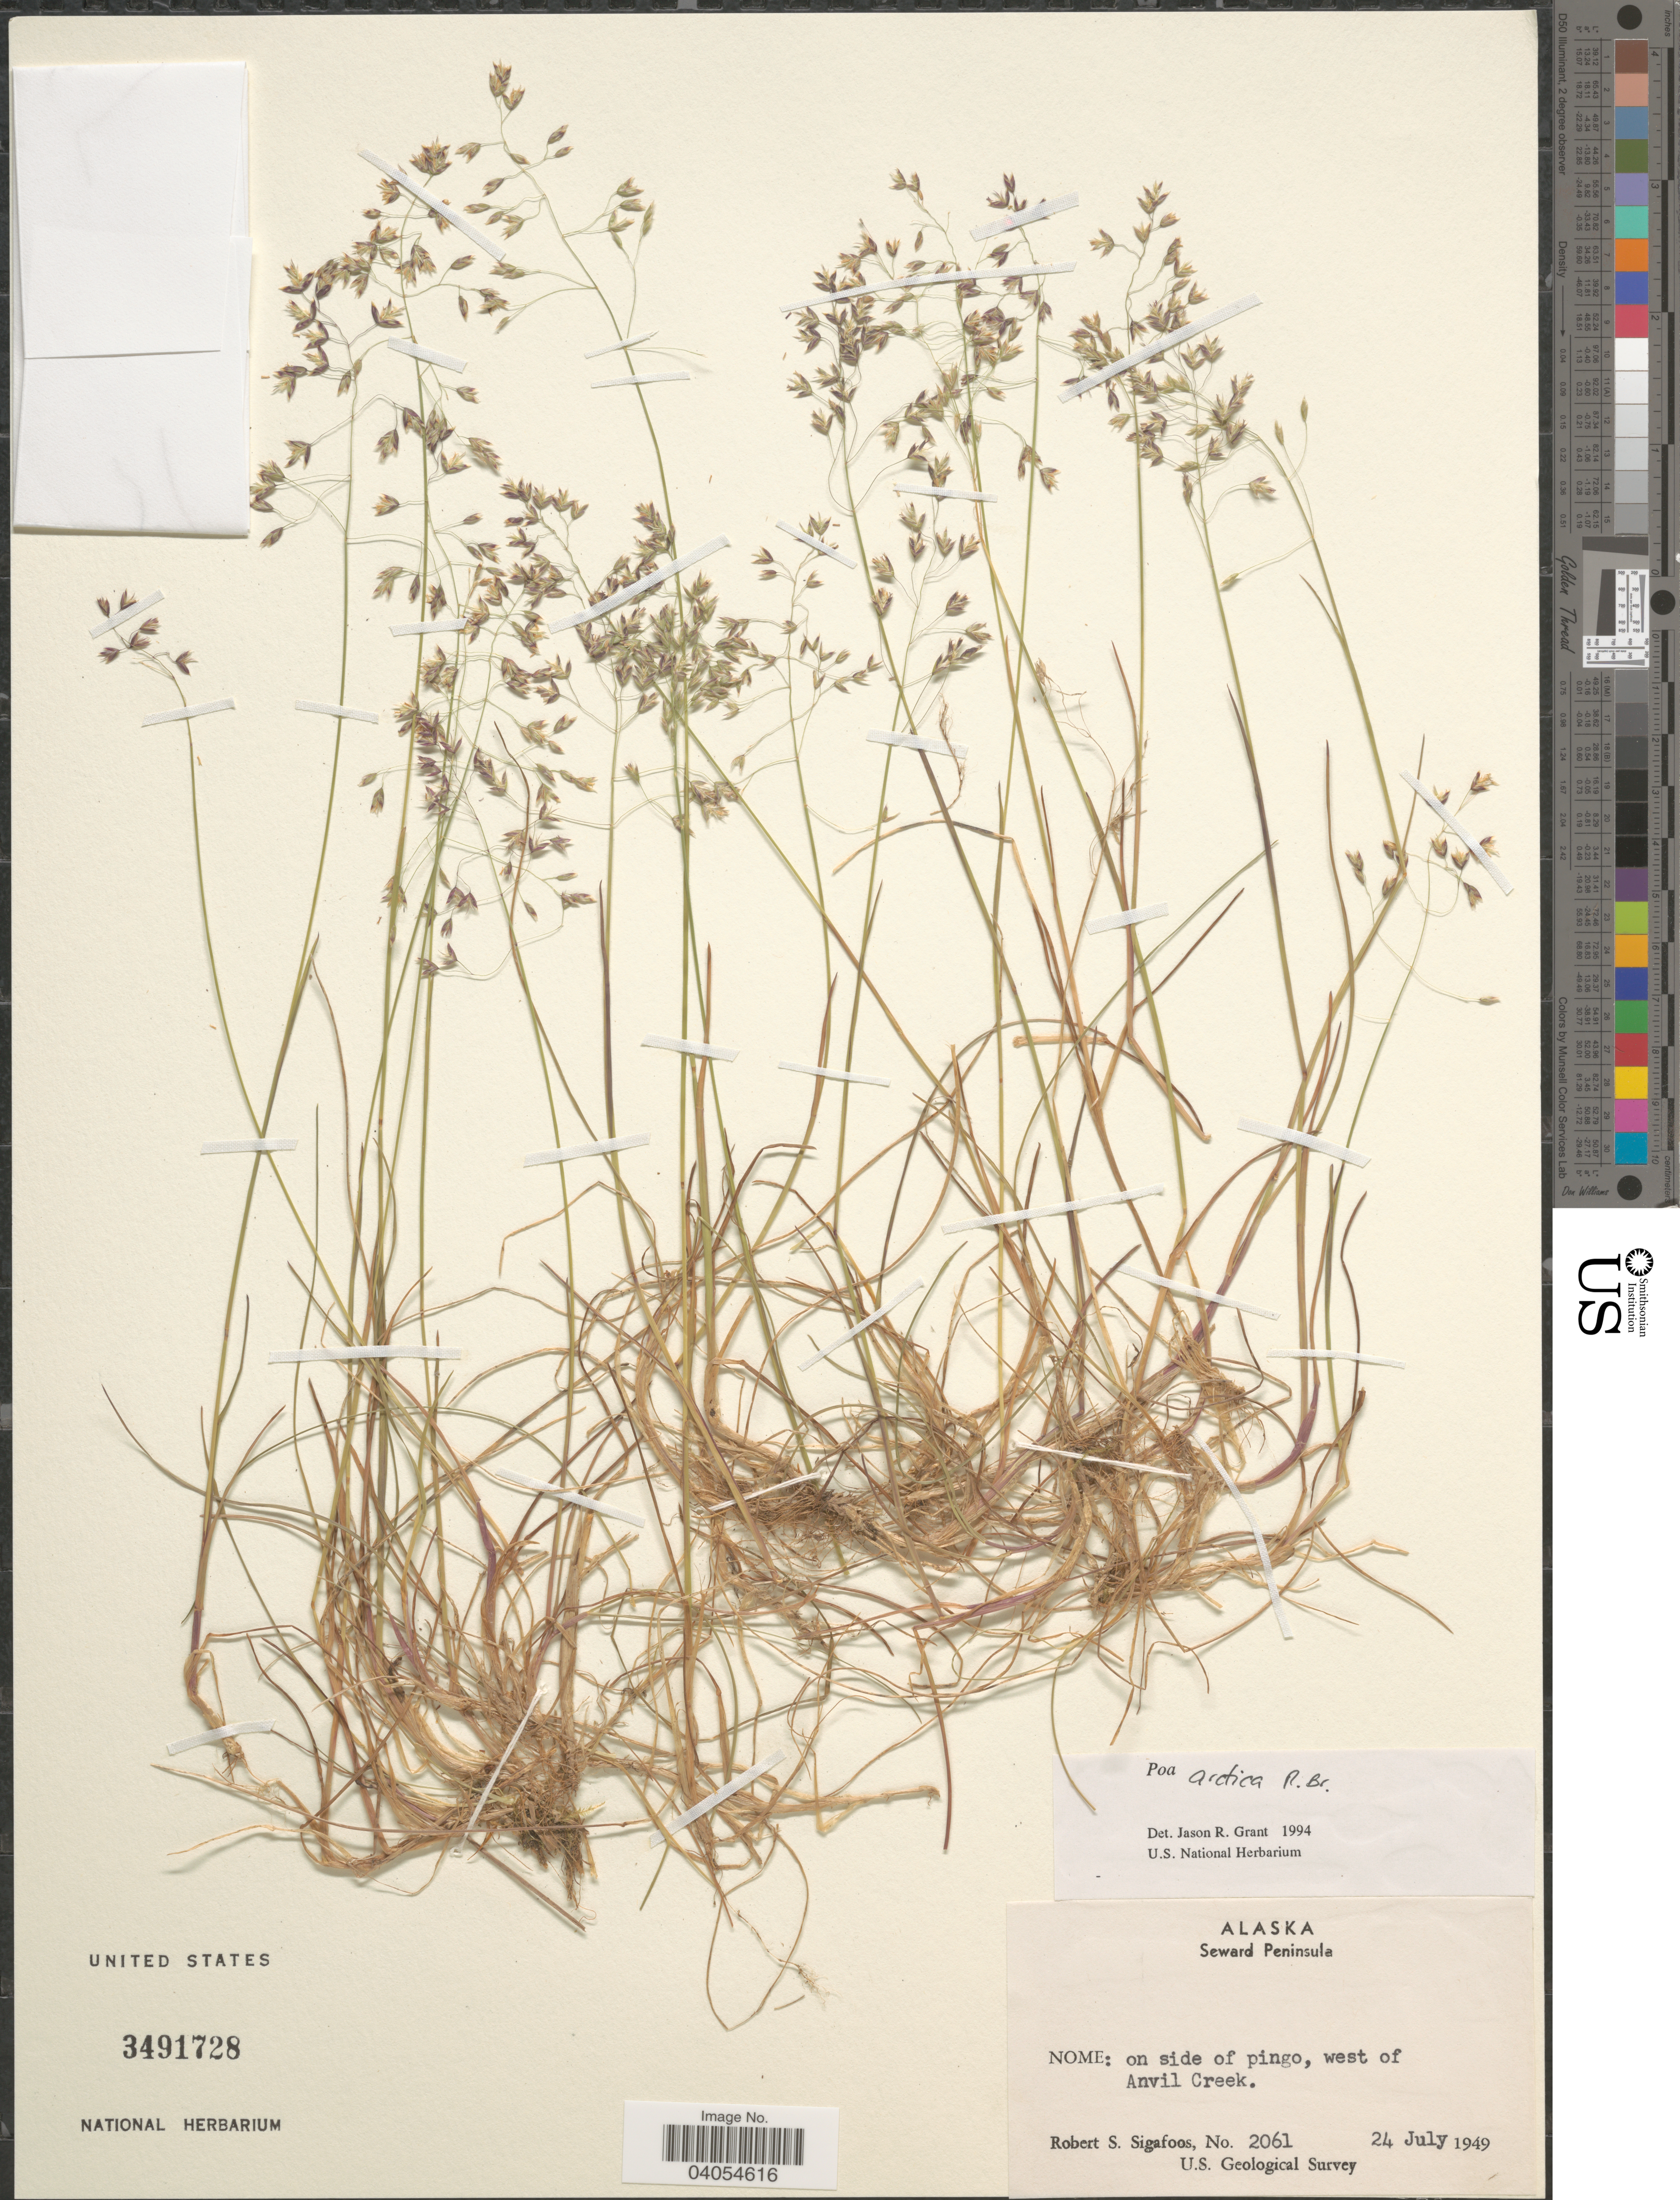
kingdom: Plantae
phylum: Tracheophyta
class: Liliopsida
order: Poales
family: Poaceae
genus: Poa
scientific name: Poa arctica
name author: R. Br.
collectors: R. Sigafoos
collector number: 2061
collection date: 1949-07-24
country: United States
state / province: Alaska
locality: Seward Peninsula. Nome: on side of pingo, west of Anvil Creek.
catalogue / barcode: US 3491728